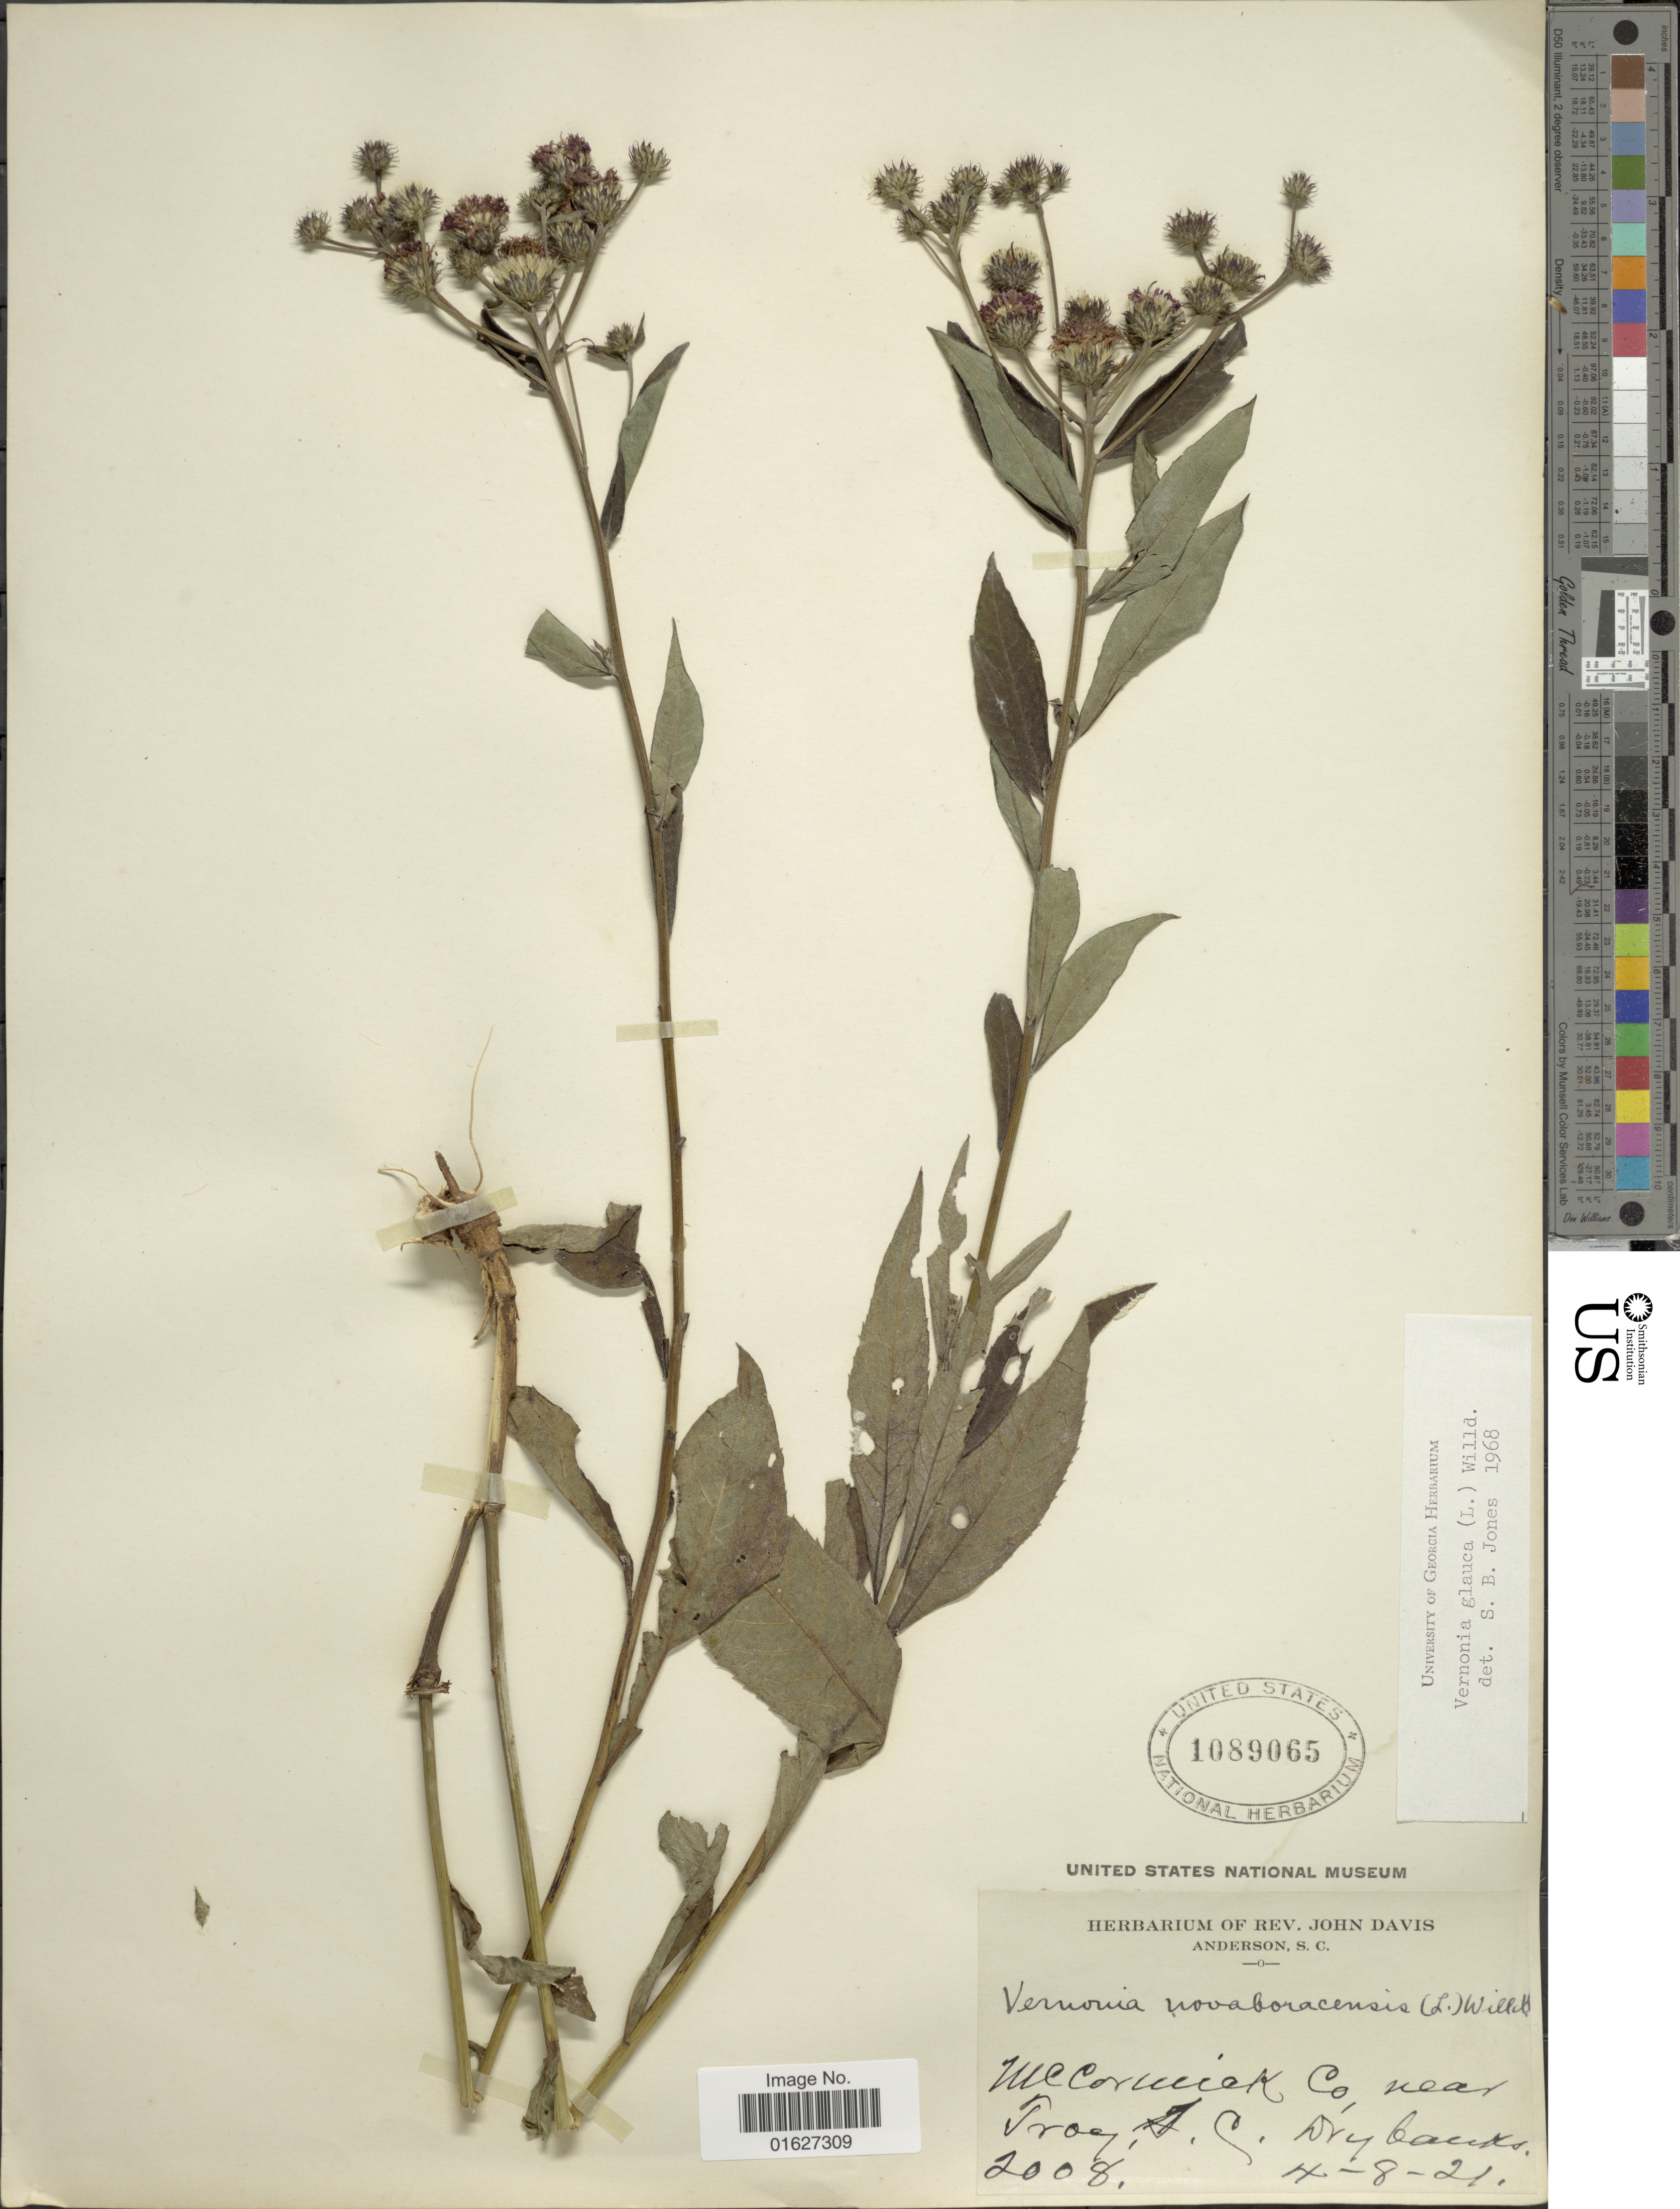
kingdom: Plantae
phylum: Tracheophyta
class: Magnoliopsida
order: Asterales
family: Asteraceae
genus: Vernonia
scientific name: Vernonia glauca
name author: (L.) Willd.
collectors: ex herb. J. Davis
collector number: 2008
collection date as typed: Transcribed d/m/y: 8/4/21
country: United States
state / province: South Carolina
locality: McCormick Co. near Troy, S.C. Dry banks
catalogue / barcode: US 1089065